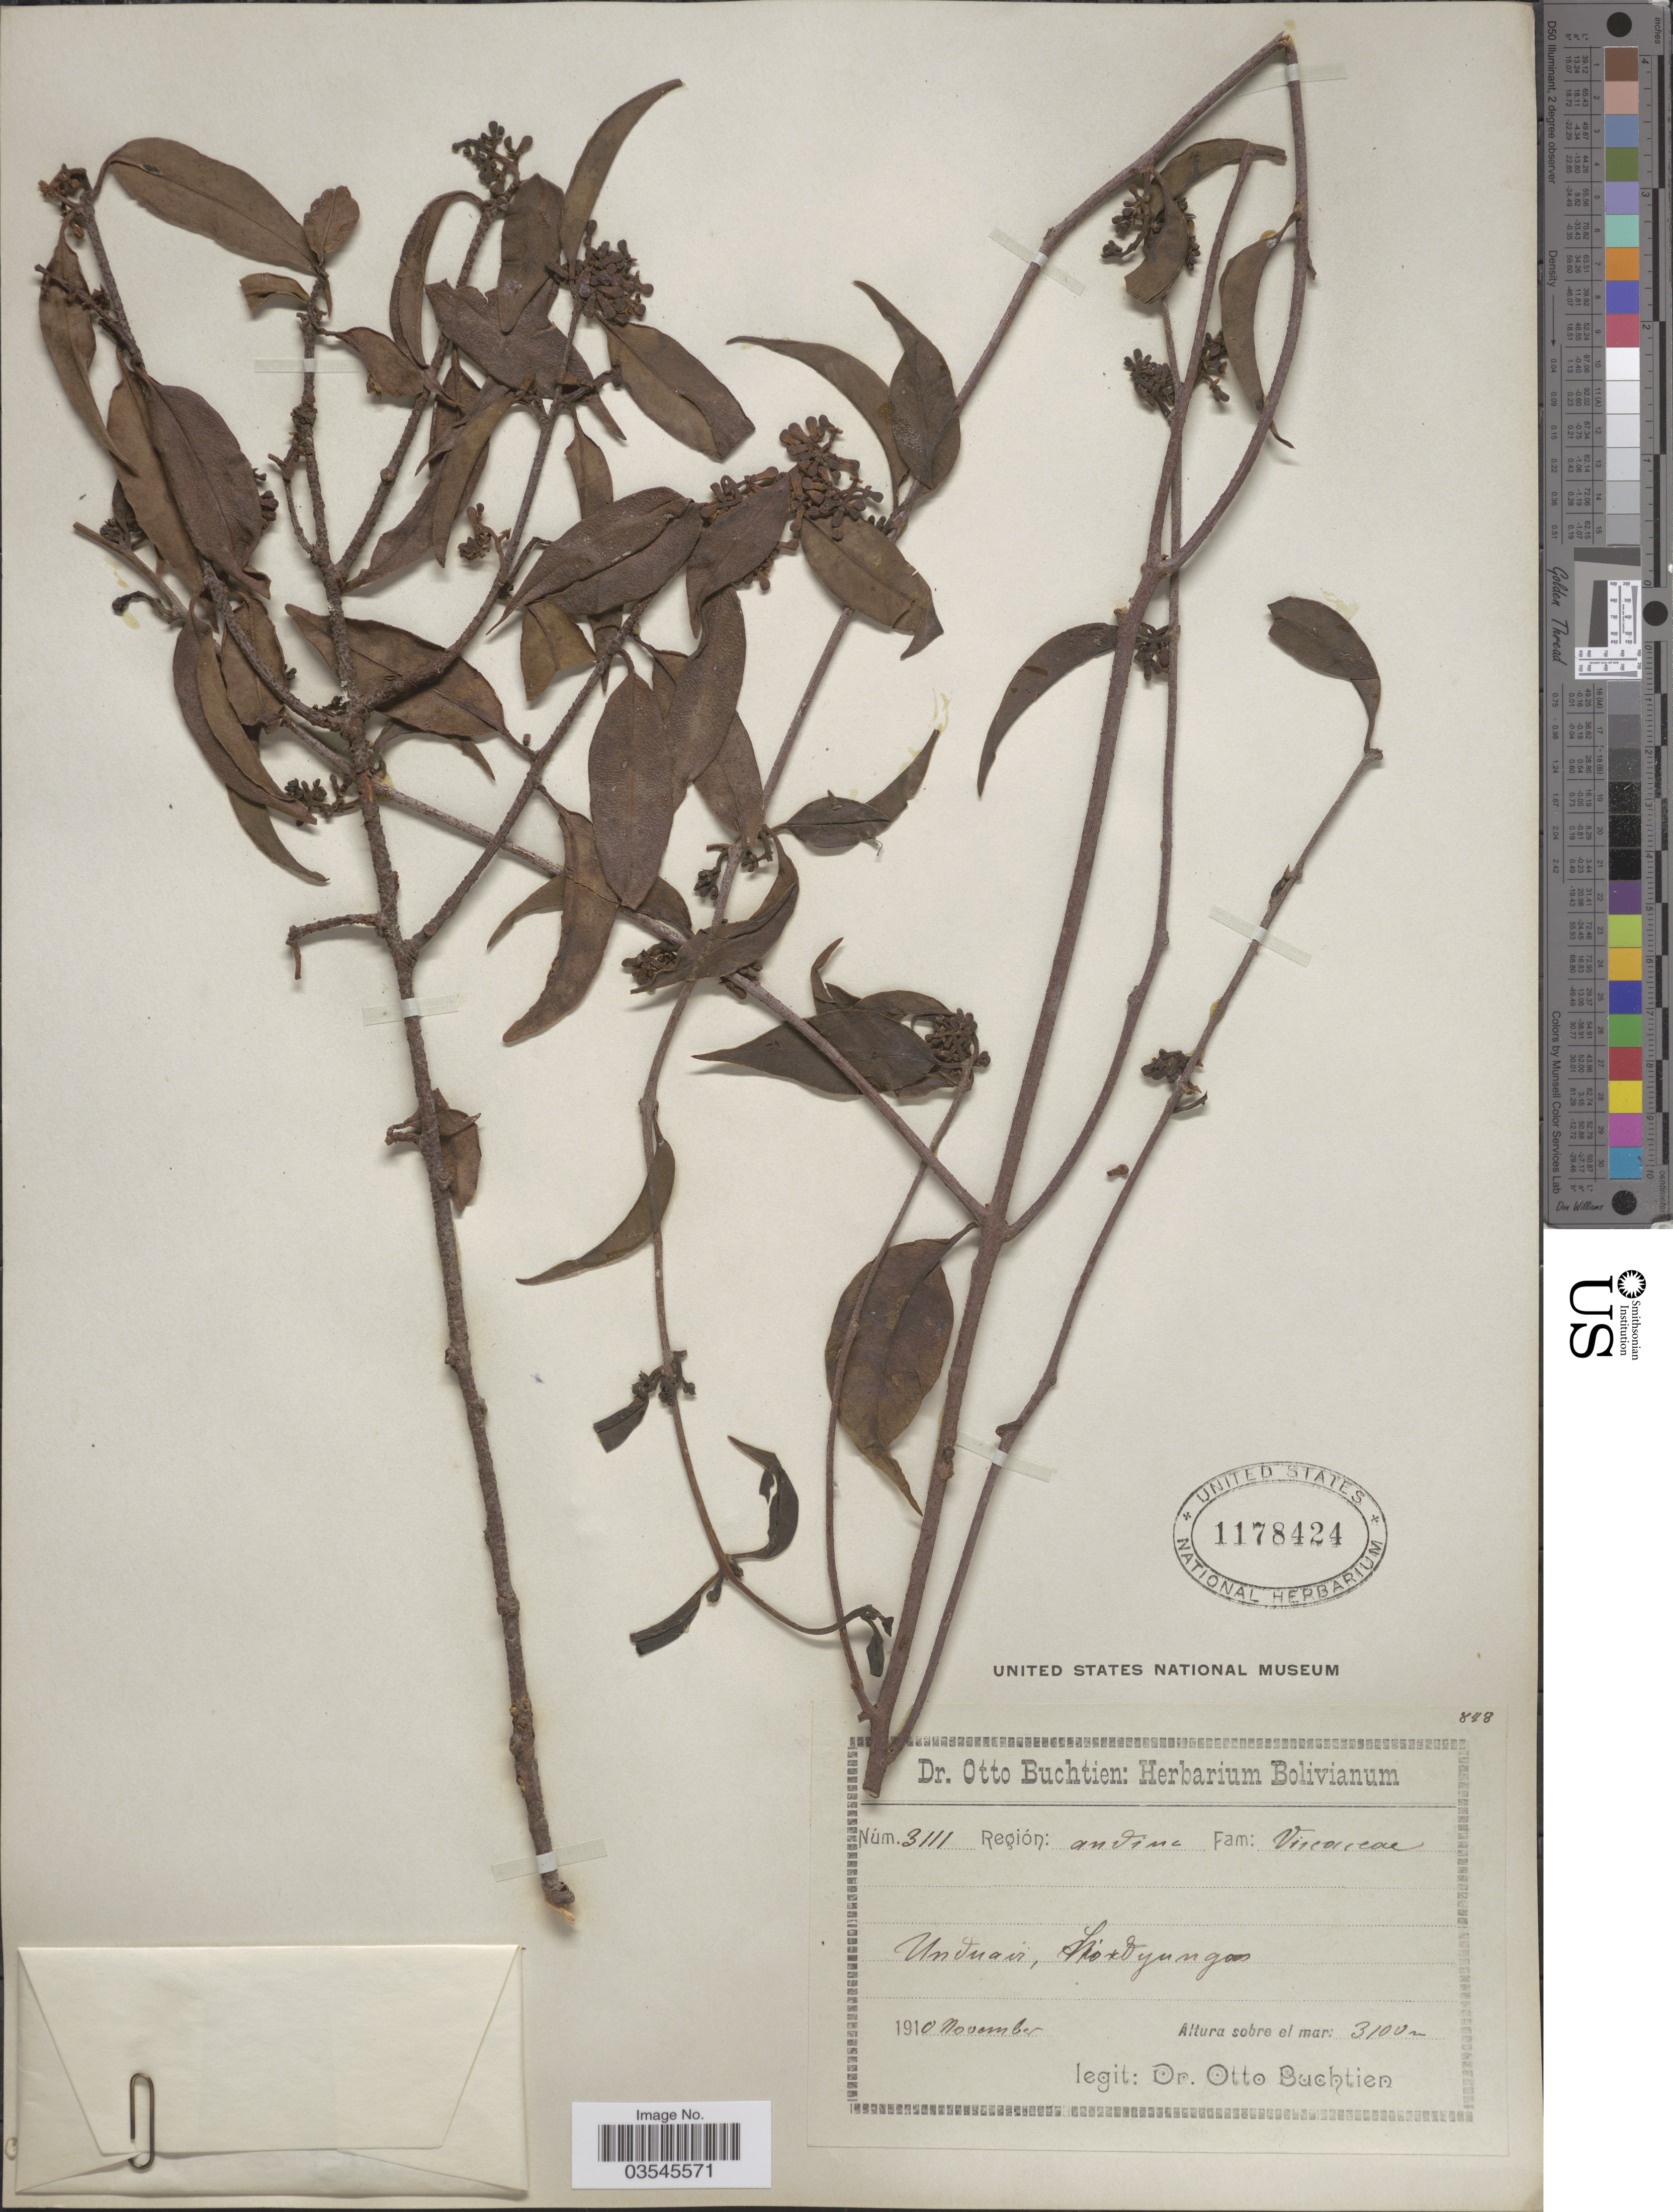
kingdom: Plantae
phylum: Tracheophyta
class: Magnoliopsida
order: Santalales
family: Loranthaceae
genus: Struthanthus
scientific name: Struthanthus sp.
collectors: O. Buchtien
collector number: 3111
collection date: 1910-11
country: Bolivia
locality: Unduavi, Nordyungas.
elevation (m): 3100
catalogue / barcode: US 1178424